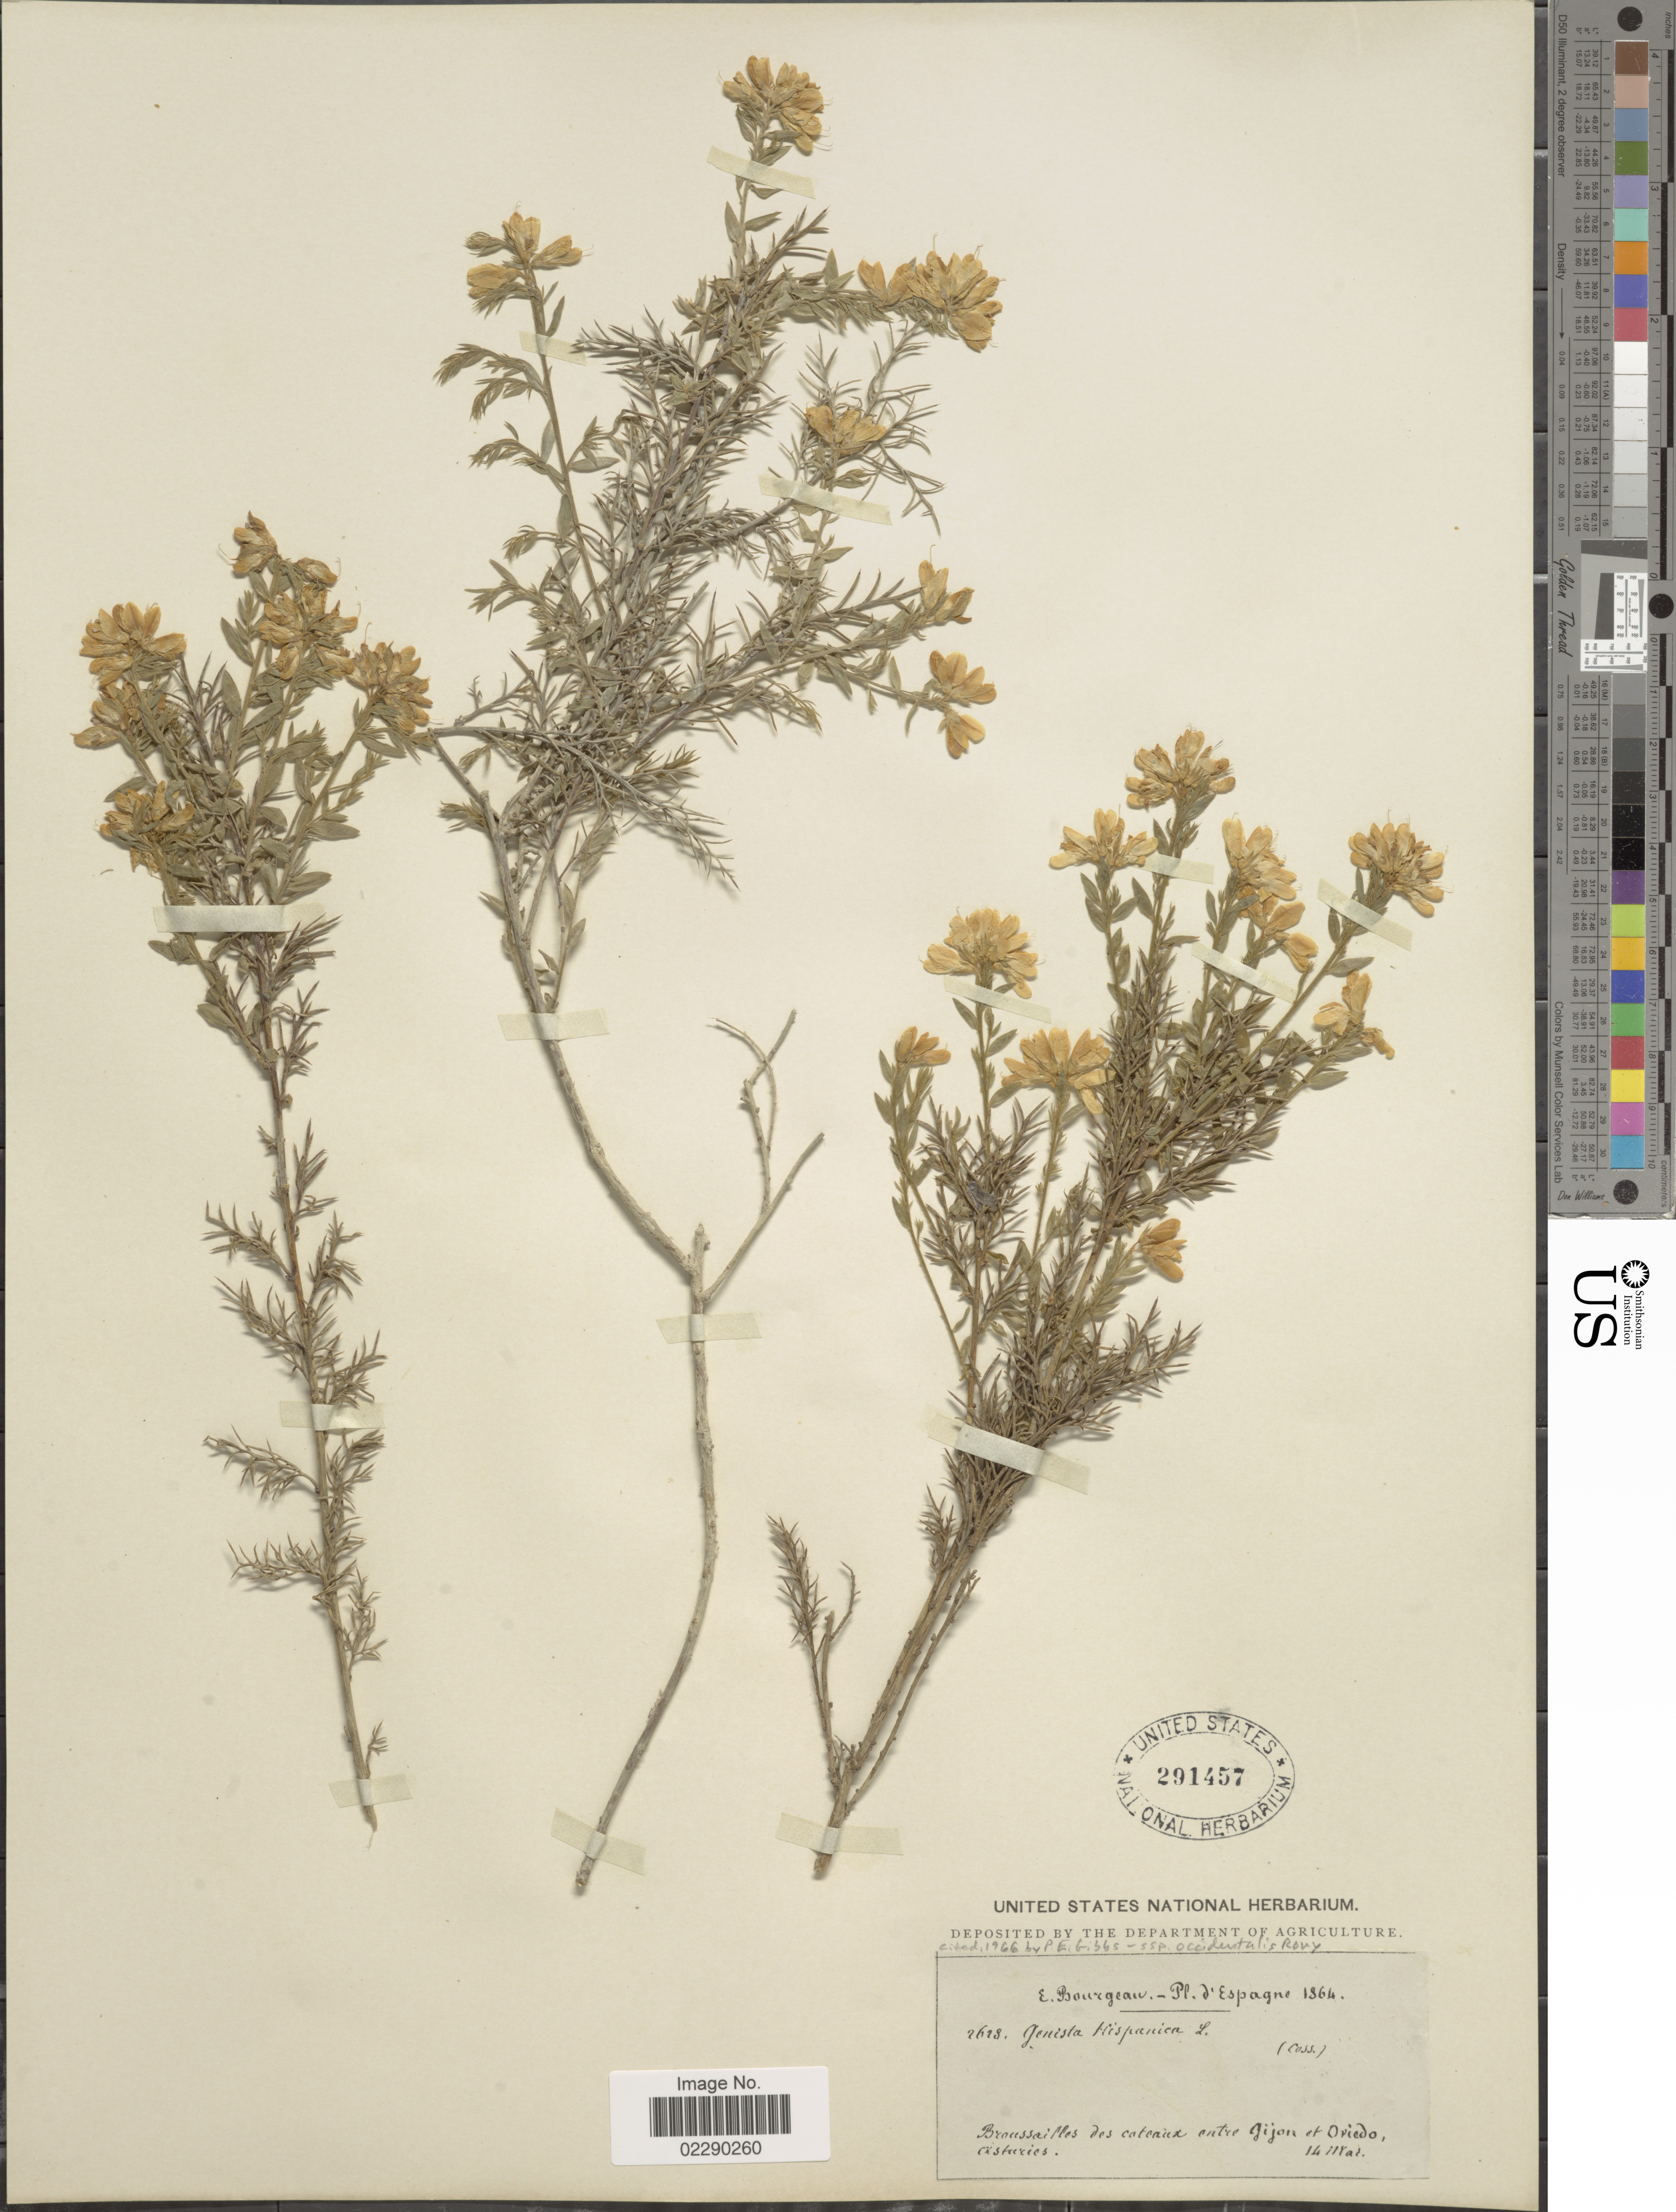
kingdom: Plantae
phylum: Tracheophyta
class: Magnoliopsida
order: Fabales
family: Fabaceae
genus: Genista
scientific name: Genista hispanica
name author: L.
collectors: E. Bourgeau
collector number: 2628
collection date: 1864-03-14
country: Spain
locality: Broussailles des cateaux entre Gijon et Oviedo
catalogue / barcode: US 291457